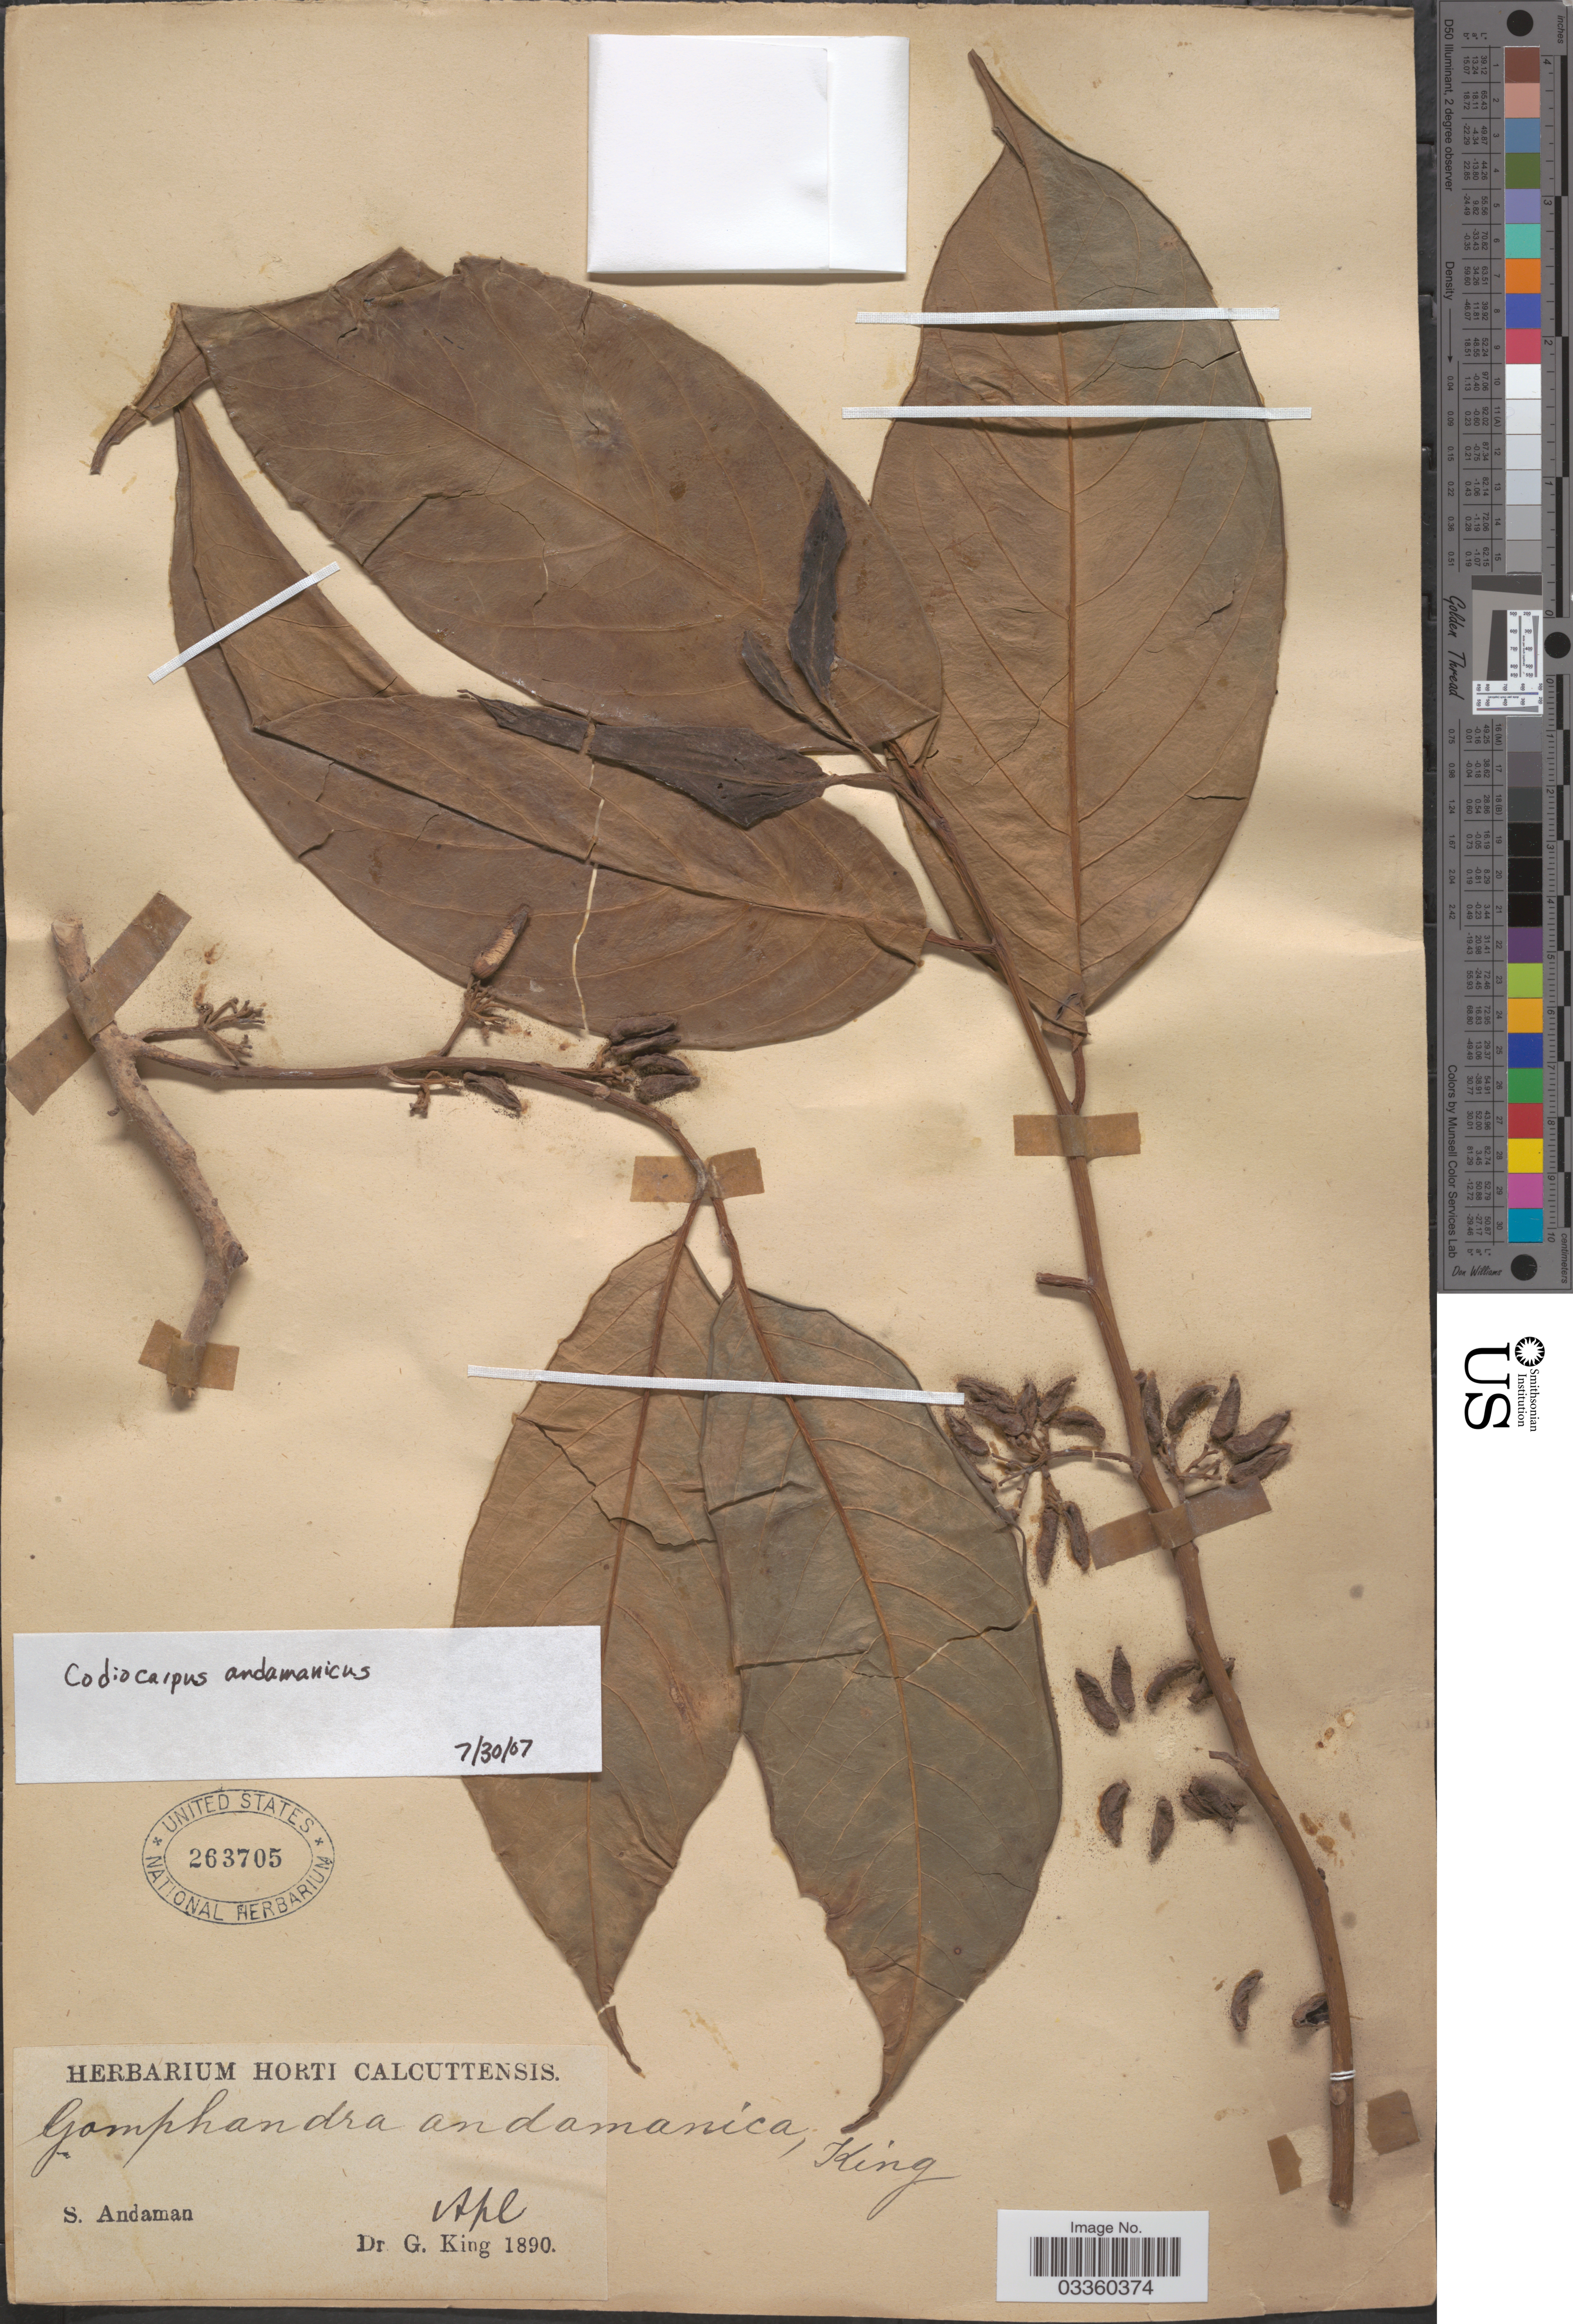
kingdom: Plantae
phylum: Tracheophyta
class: Magnoliopsida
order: Cardiopteridales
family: Stemonuraceae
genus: Codiocarpus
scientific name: Codiocarpus andamanicus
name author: (Kurz) R.A. Howard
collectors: G. King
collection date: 1890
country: India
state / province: Andaman and Nicobar Islands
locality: S. Andaman, Apl [interpreted].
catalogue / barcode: US 263705